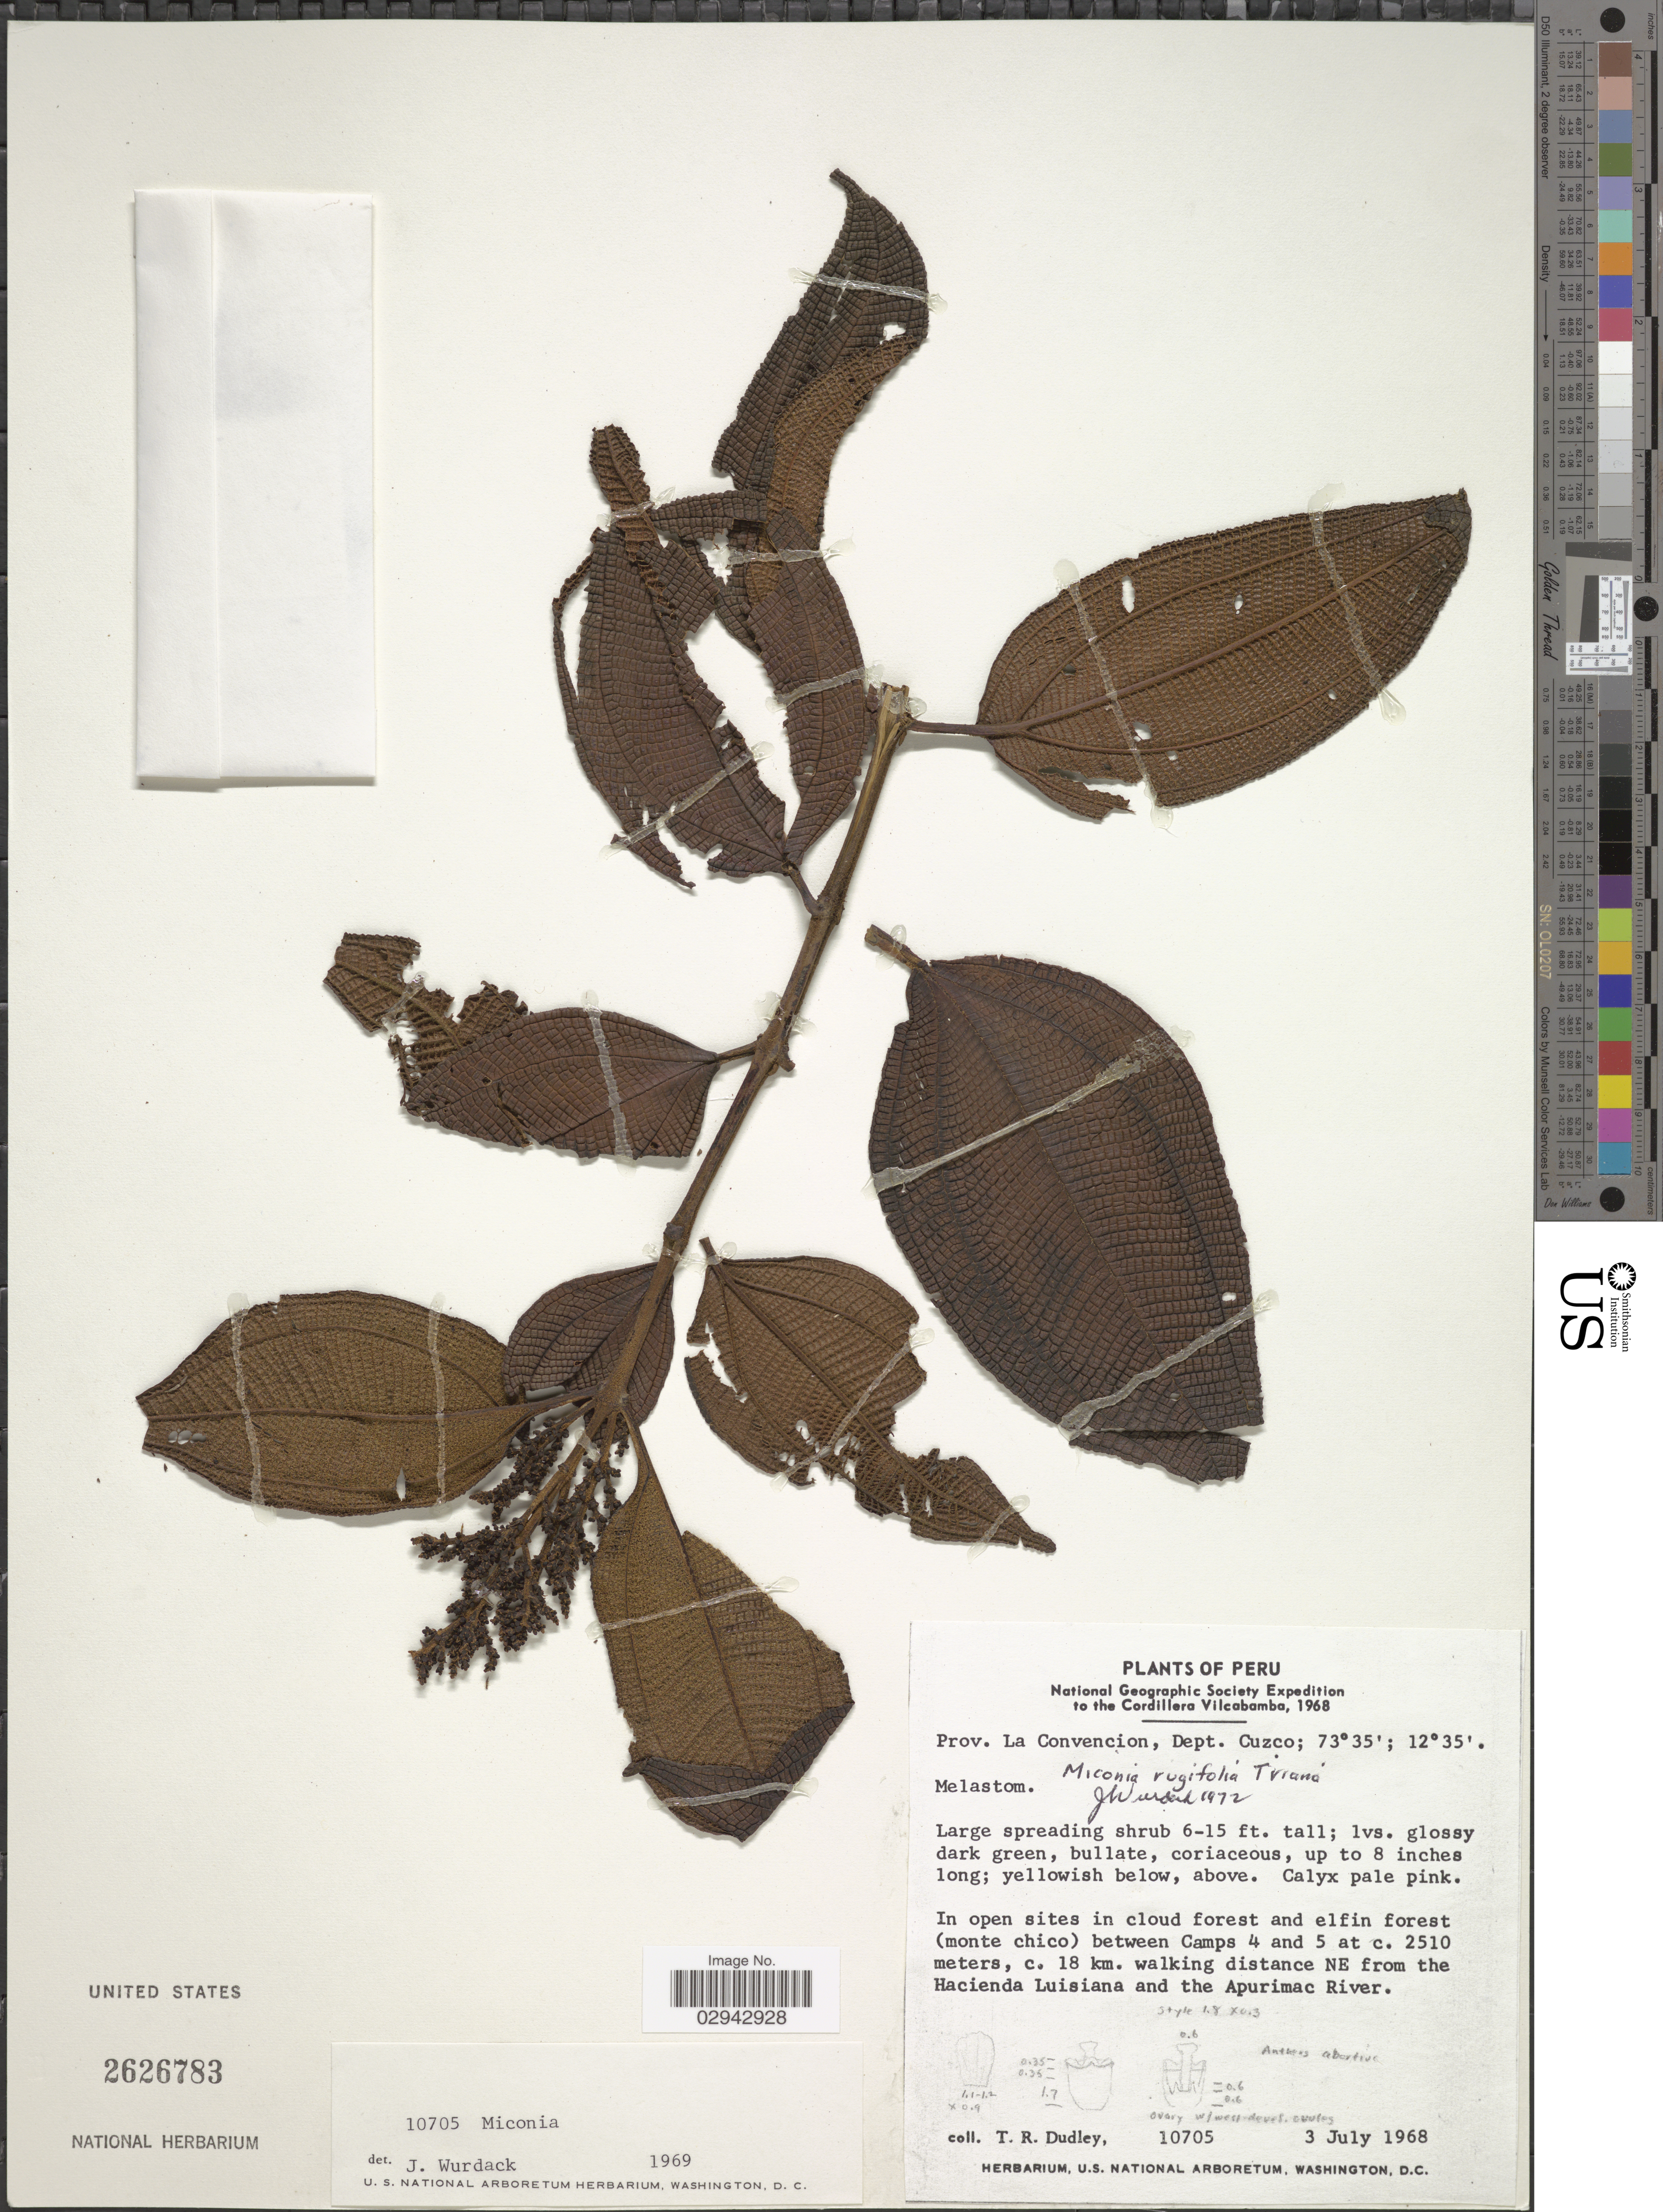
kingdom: Plantae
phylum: Tracheophyta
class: Magnoliopsida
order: Myrtales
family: Melastomataceae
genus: Miconia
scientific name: Miconia rugifolia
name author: Triana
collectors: T. R. Dudley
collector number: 10705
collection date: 1968-07-03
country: Peru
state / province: Cusco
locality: Cordillera Vilcabamba. Prov. La Convencion, Dept. Cuzco. In open sites in cloud forest and elfin forest (monte chico) between Camps 4 and 5, c. 18 km. walking distance NE from the Hacienda Luisiana and the Apurimac River.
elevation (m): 2510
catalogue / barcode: US 2626783